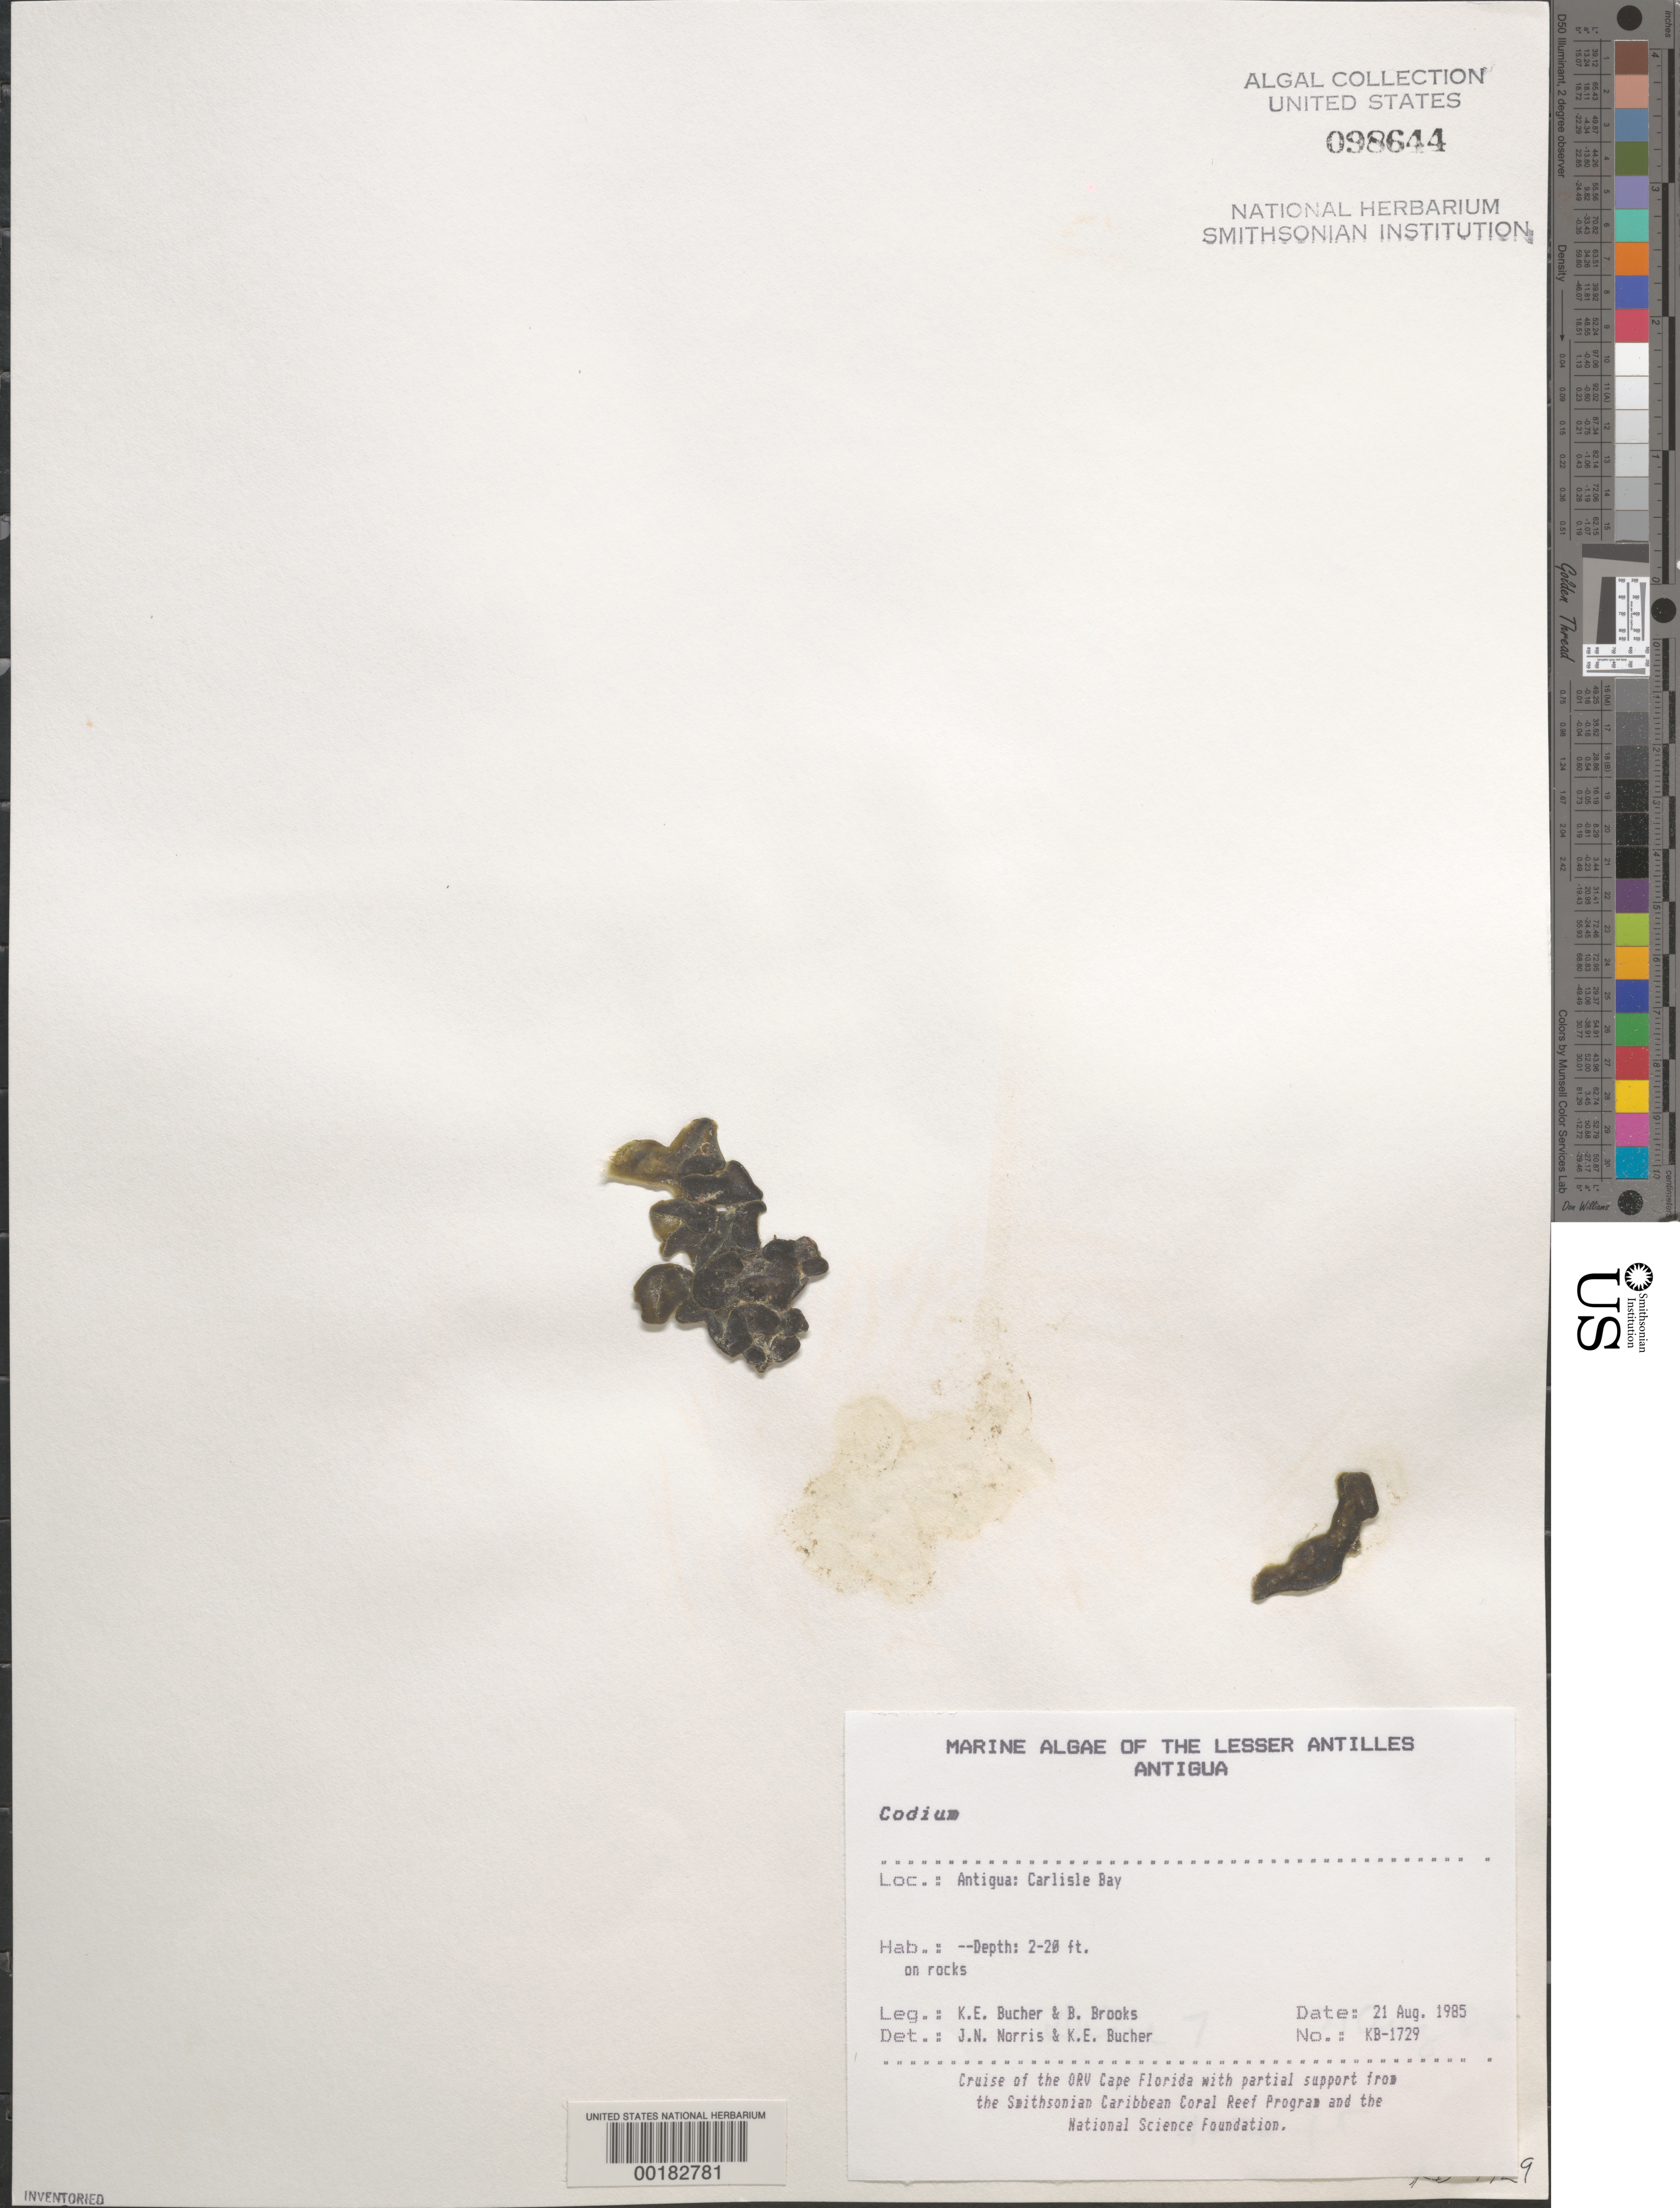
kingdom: Plantae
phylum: Chlorophyta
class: Ulvophyceae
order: Bryopsidales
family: Codiaceae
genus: Codium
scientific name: Codium sp.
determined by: Norris, J. N.; Bucher, K. E.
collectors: K. E. Bucher & B. Brooks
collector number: KB-1729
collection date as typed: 21 Aug 1985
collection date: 1985-08-21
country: Antigua and Barbuda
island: Antigua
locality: Carlisle Bay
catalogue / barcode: US 98644